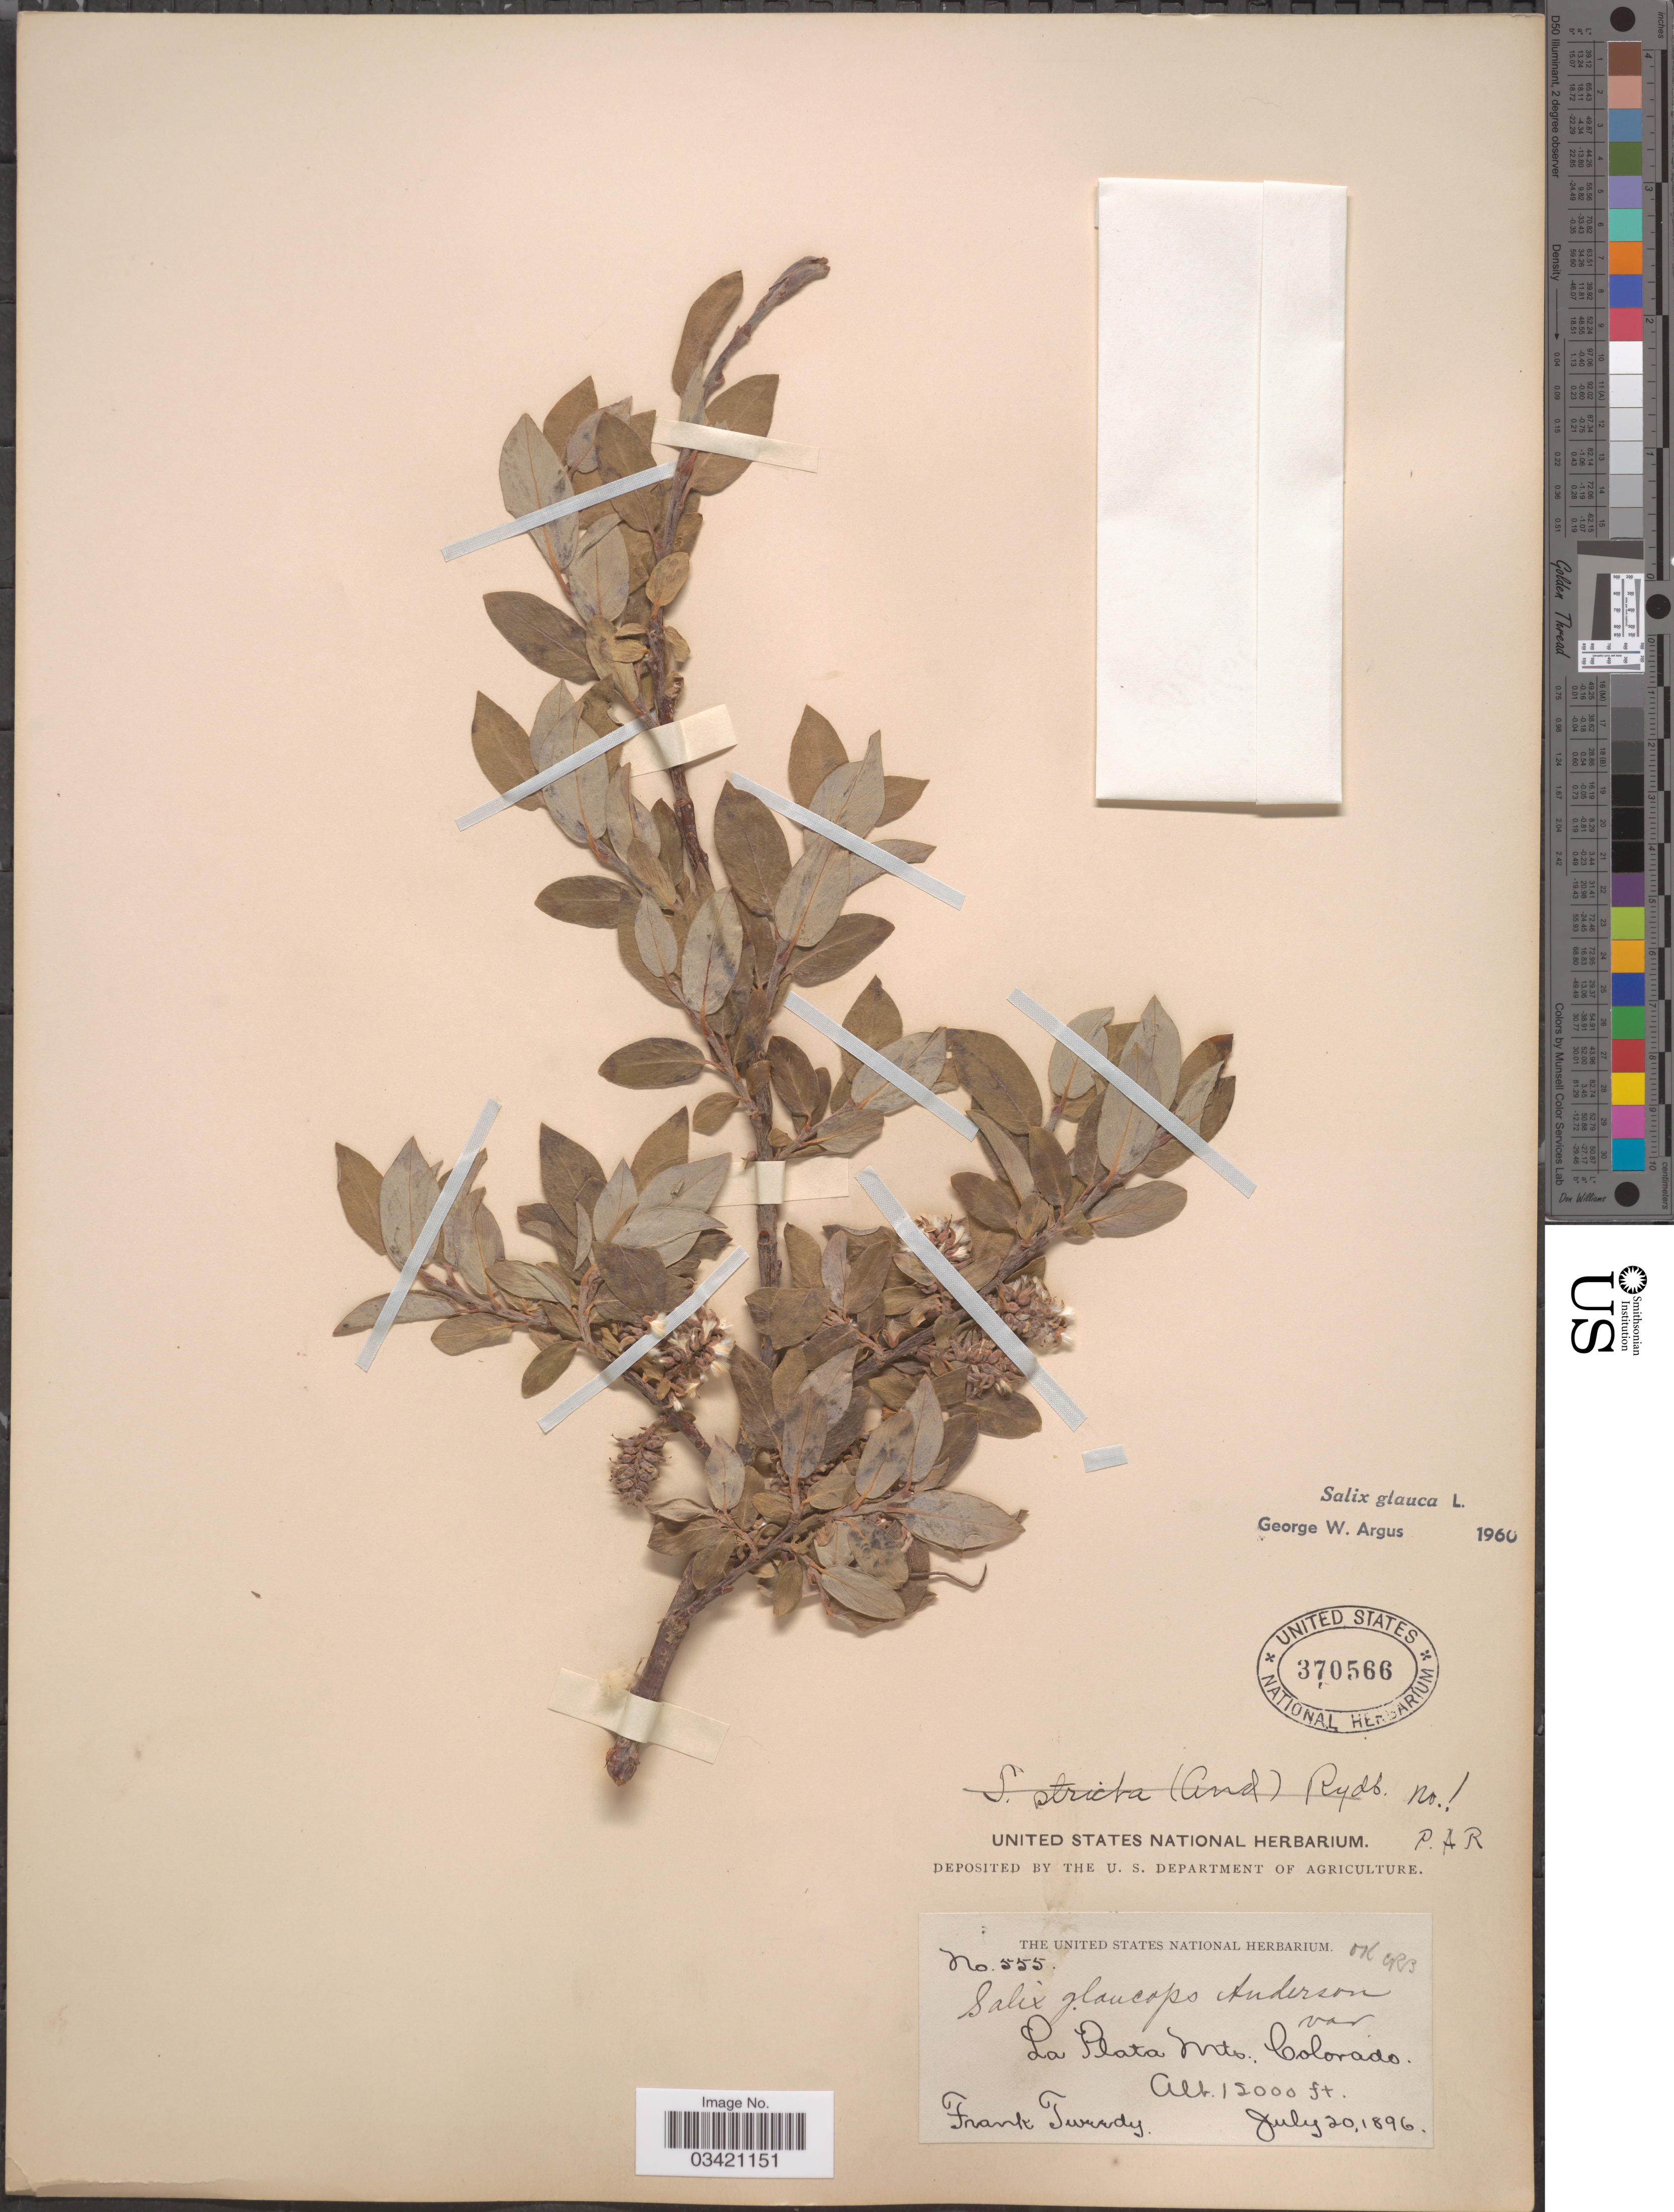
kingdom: Plantae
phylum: Tracheophyta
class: Magnoliopsida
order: Malpighiales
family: Salicaceae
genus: Salix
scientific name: Salix glauca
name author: L.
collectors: F. Tweedy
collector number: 555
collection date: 1896-07-20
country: United States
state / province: Colorado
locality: La Plata Mts.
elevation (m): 3658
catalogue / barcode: US 370566